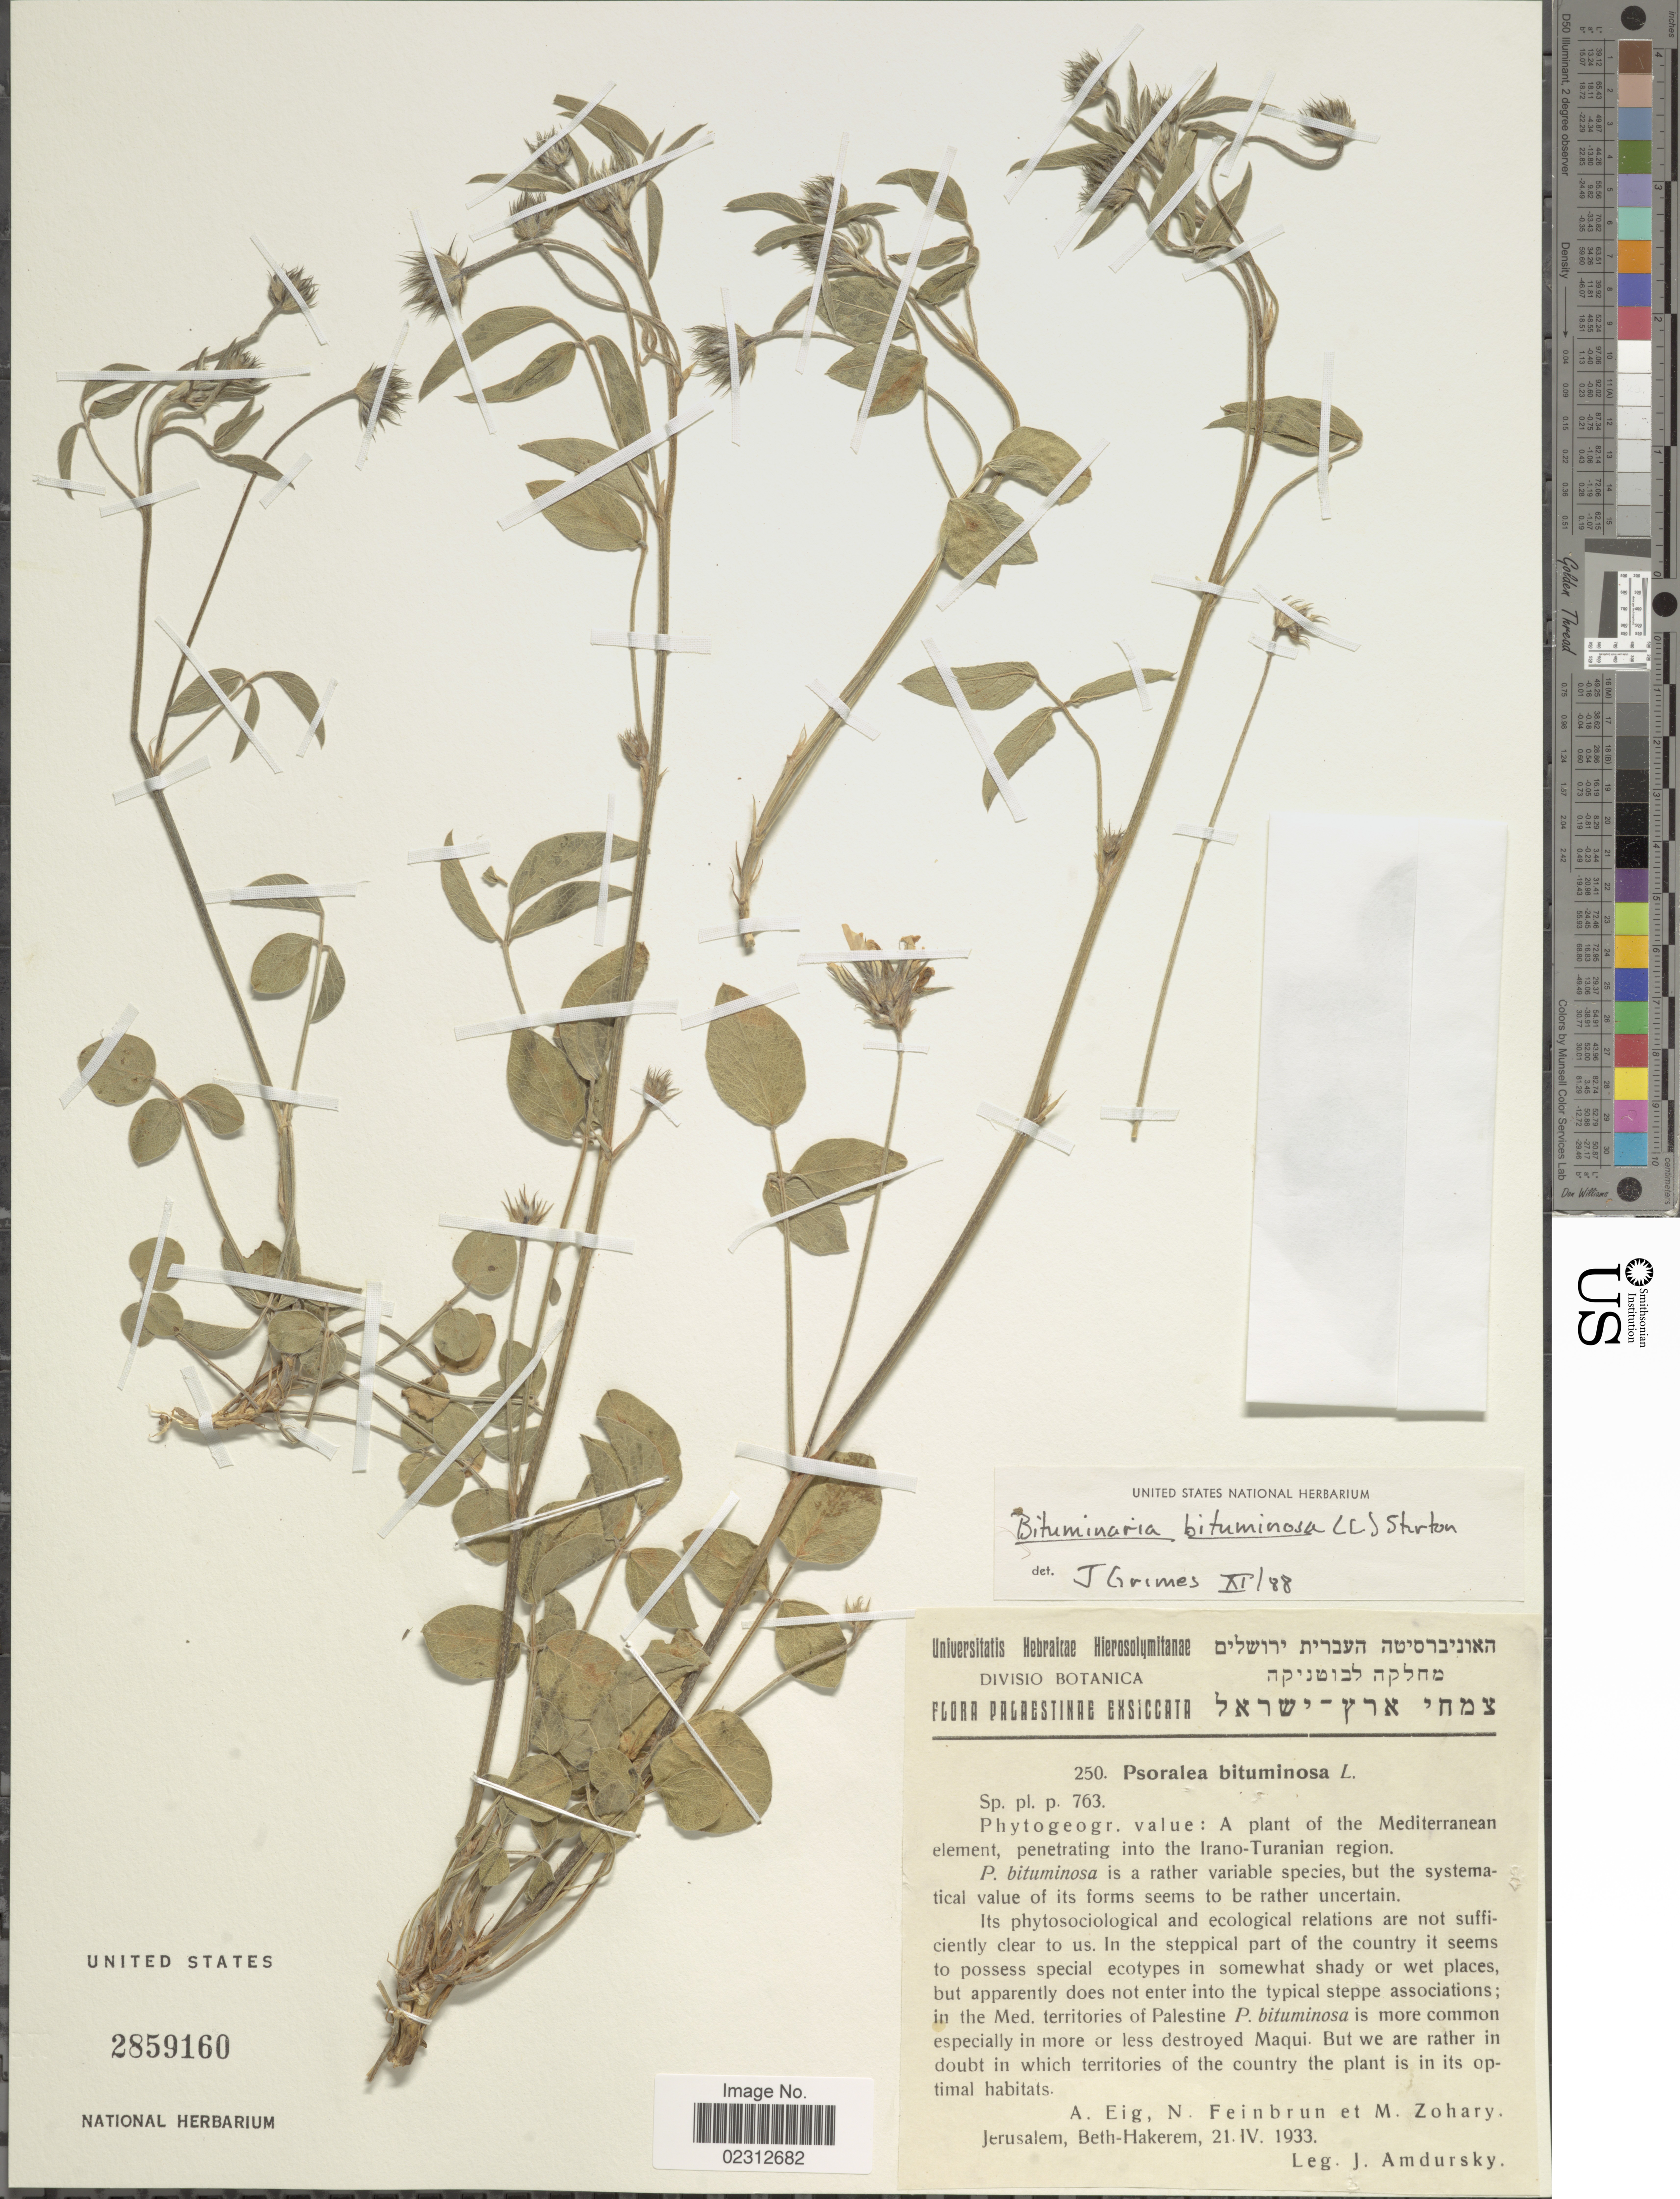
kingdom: Plantae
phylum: Tracheophyta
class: Magnoliopsida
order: Fabales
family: Fabaceae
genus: Bituminaria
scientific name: Bituminaria bituminosa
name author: (L.) C.H. Stirt.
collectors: I. Amdursky, A. Eig, N. Feinbrun & M. Zohary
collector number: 250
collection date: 1933-04-21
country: Israel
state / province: Jerusalem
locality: Palaestinae, Beth-Hakerem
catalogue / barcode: US 2859160